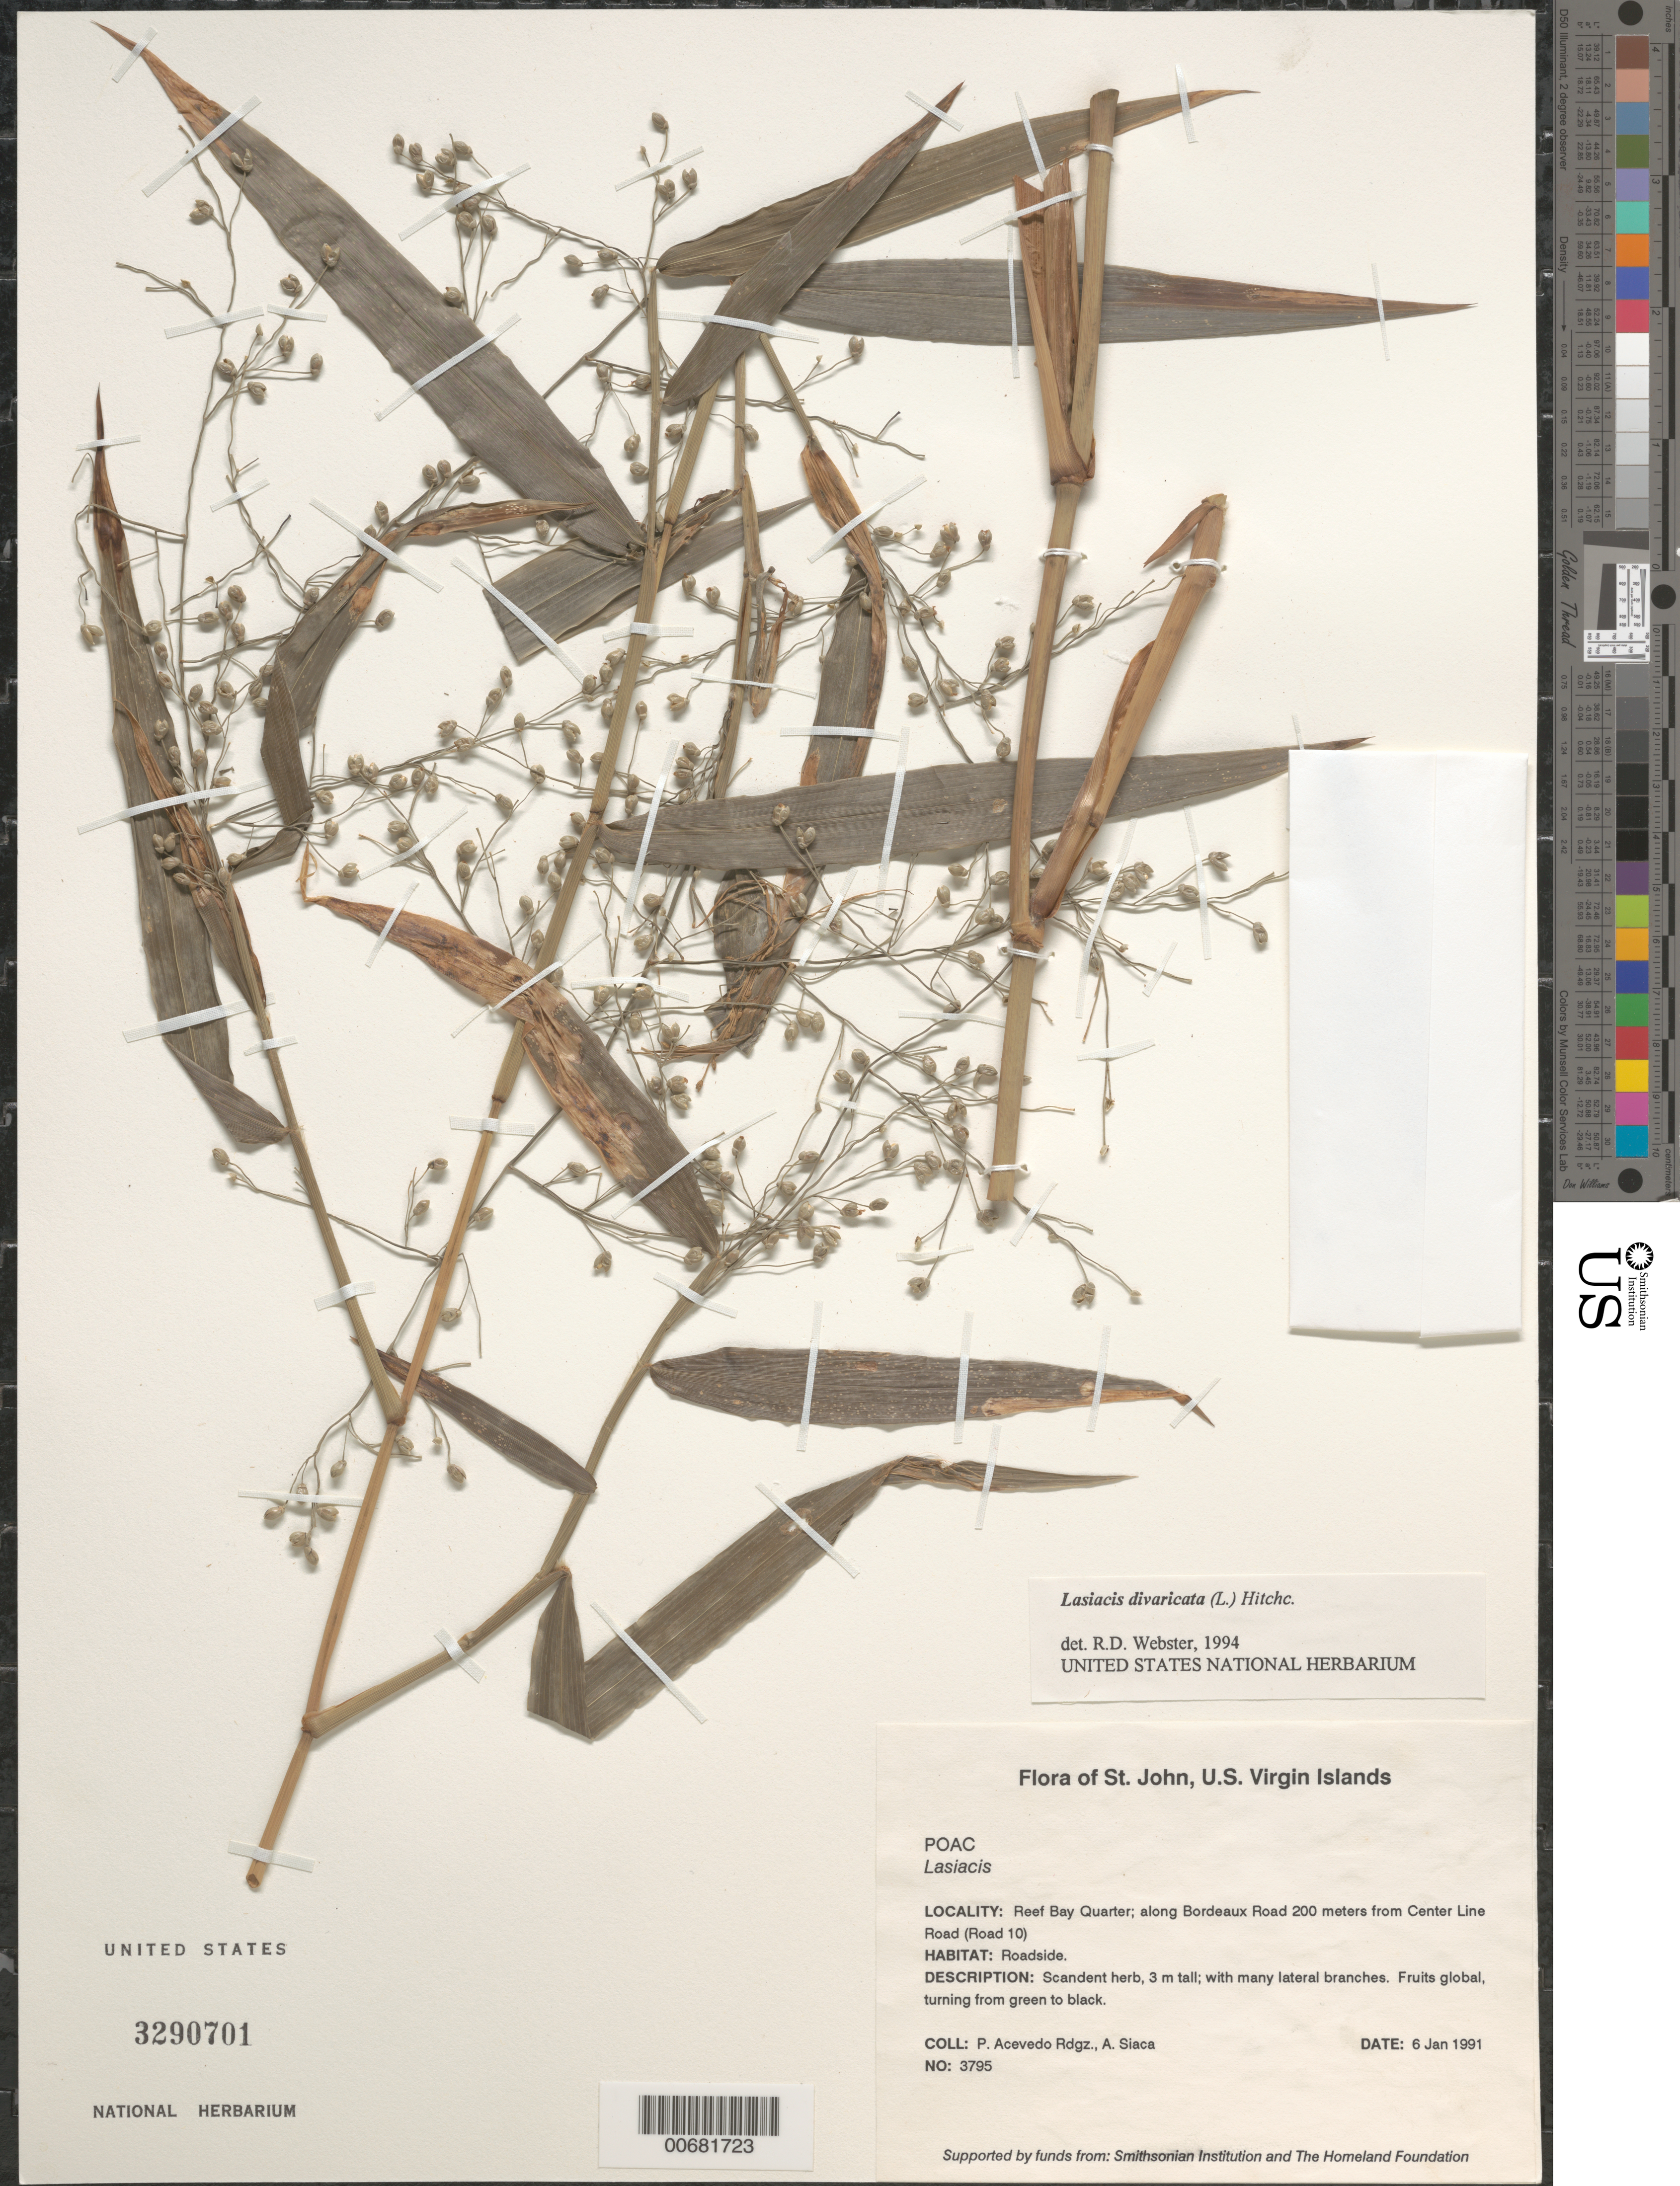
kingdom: Plantae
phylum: Tracheophyta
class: Liliopsida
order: Poales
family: Poaceae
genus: Lasiacis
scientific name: Lasiacis divaricata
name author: (L.) Hitchc.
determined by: Webster, Robert D.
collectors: P. Acevedo-Rodr. & A. Siaca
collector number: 3795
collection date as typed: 06 Jan 1991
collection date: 1991-01-06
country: U.S. Virgin Islands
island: St. John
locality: Reef Bay Quarter; along Bordeaux Road 200 meters from Center Line Road (Road 10)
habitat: Roadside.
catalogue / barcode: US 3290701